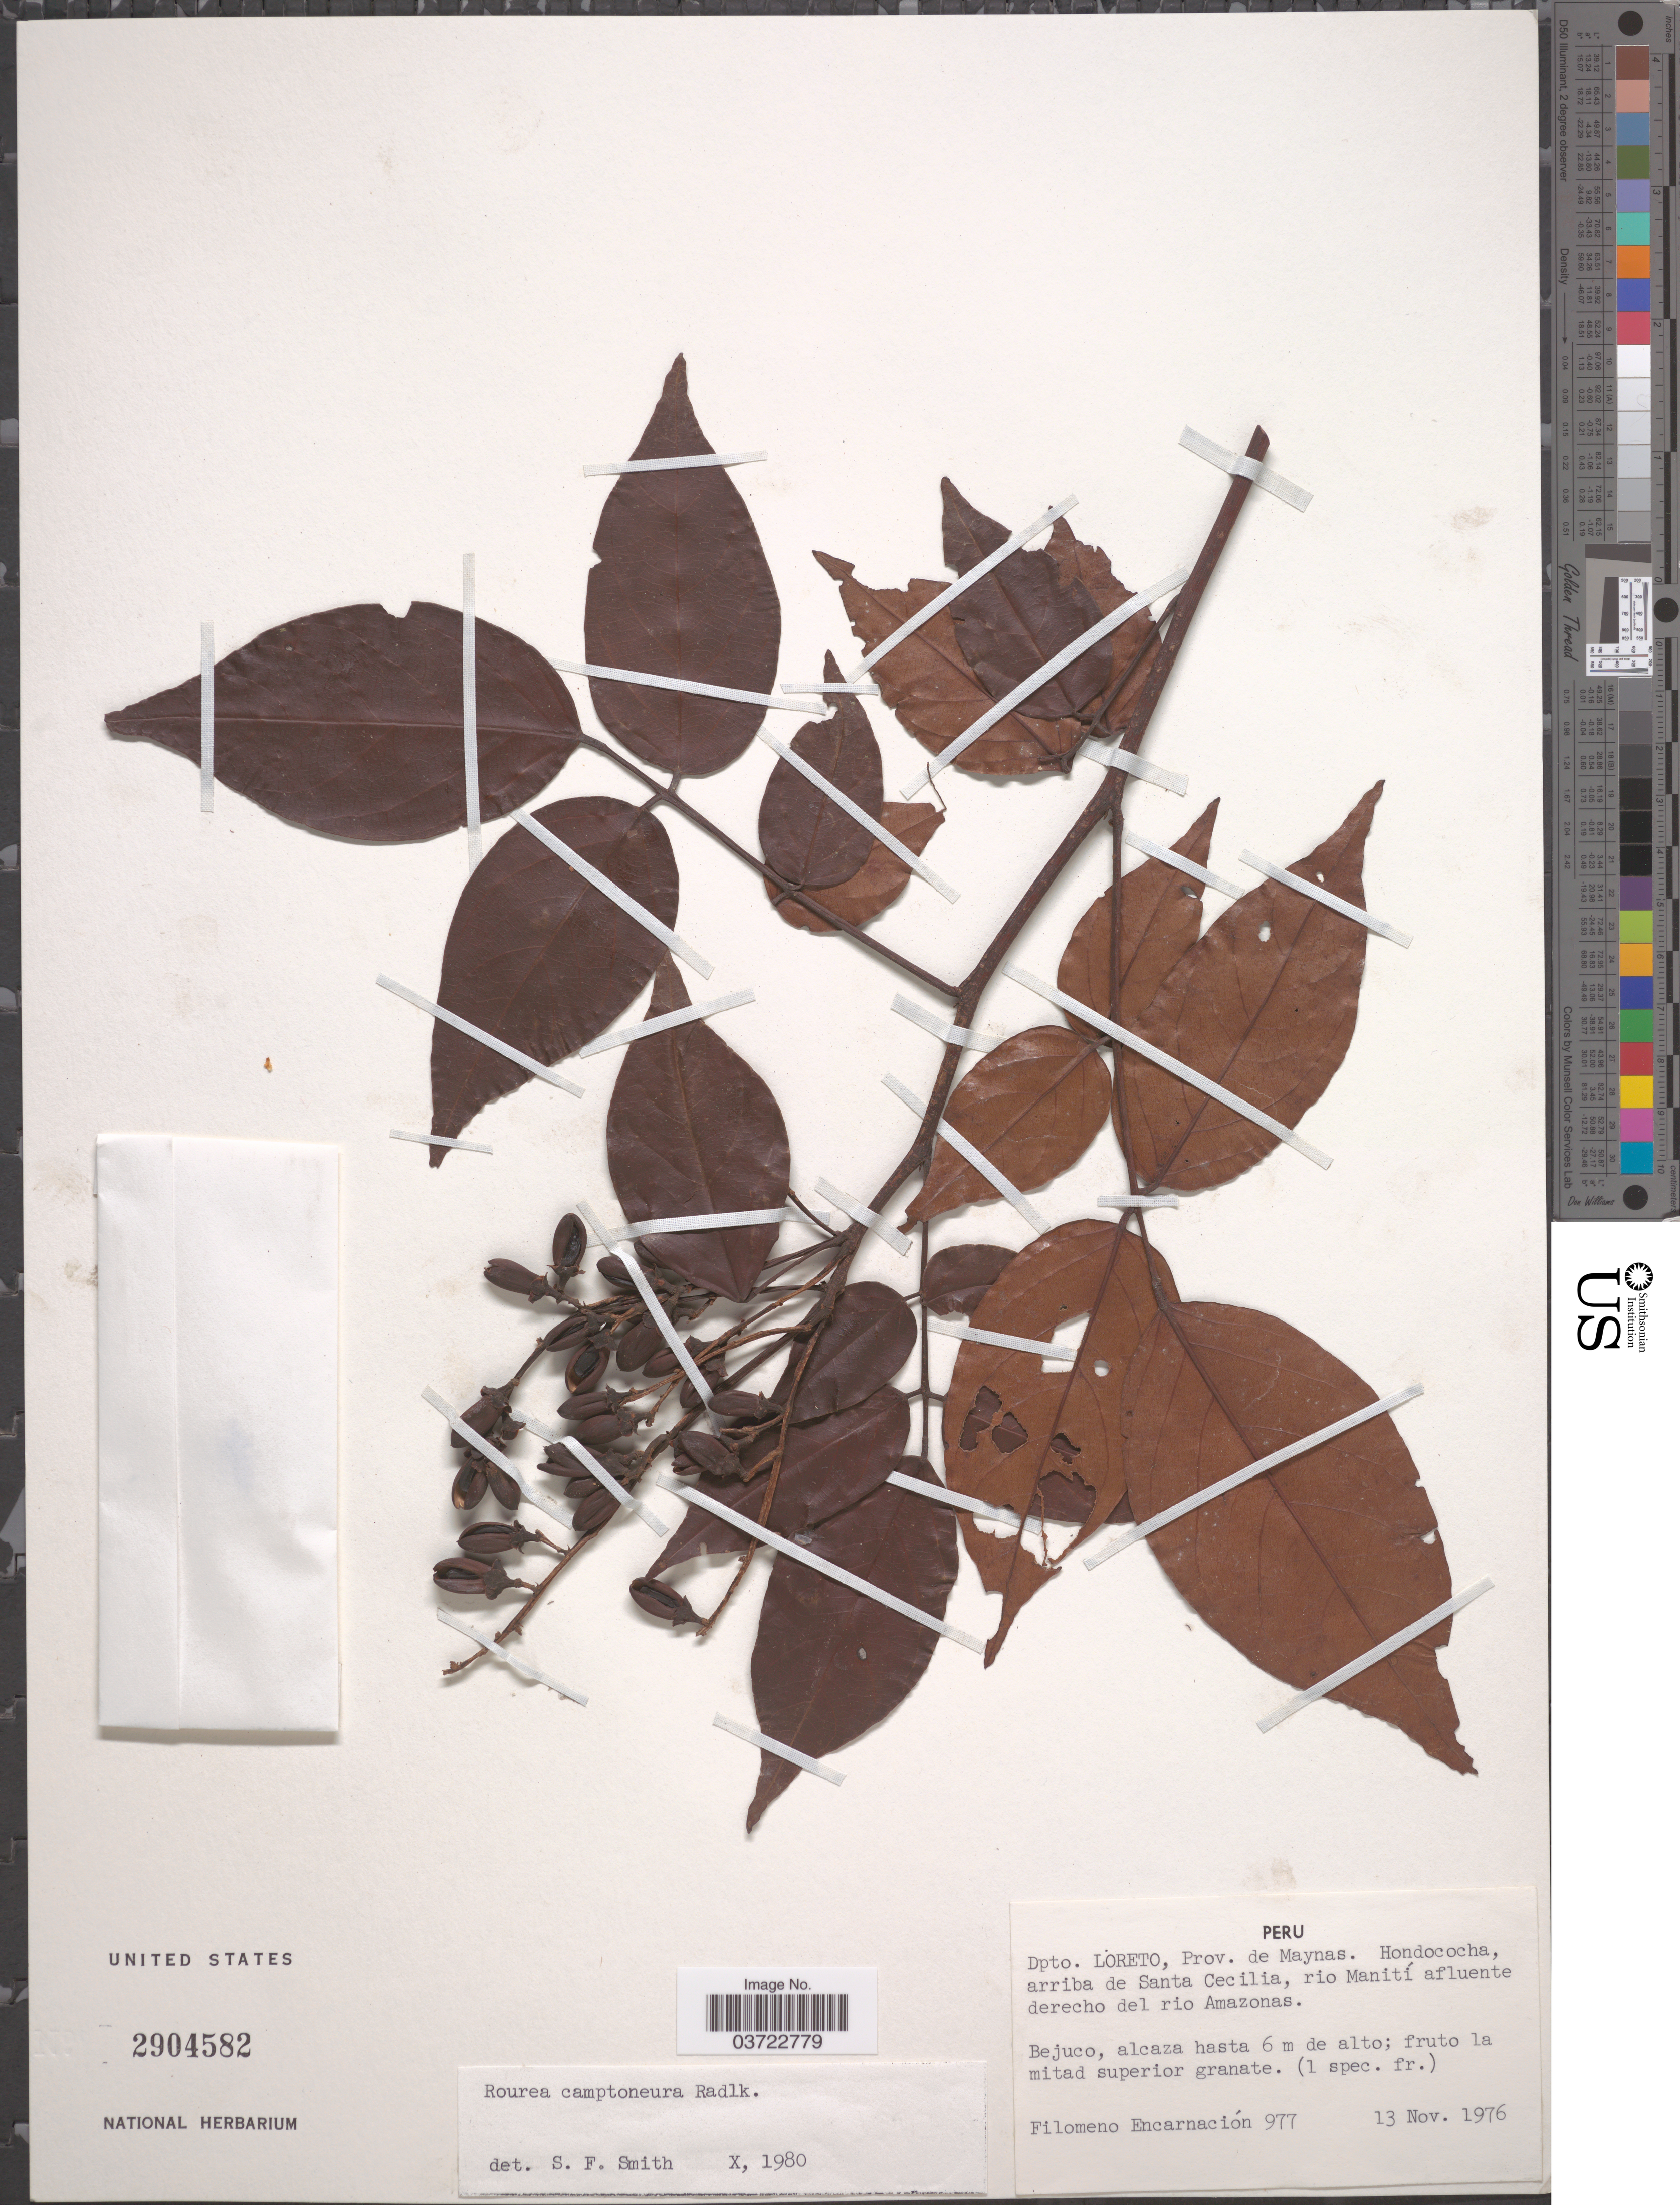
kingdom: Plantae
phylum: Tracheophyta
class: Magnoliopsida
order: Oxalidales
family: Connaraceae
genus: Rourea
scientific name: Rourea camptoneura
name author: Radlk.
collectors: F. Encarnación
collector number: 977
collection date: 1976-11-13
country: Peru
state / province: Loreto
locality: Dpto. Loreto, Prov. de Maynas. Hondococha, arriba de Santa Cecilia, rio Manití afluente derecho del rio Amazonas.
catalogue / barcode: US 2904582